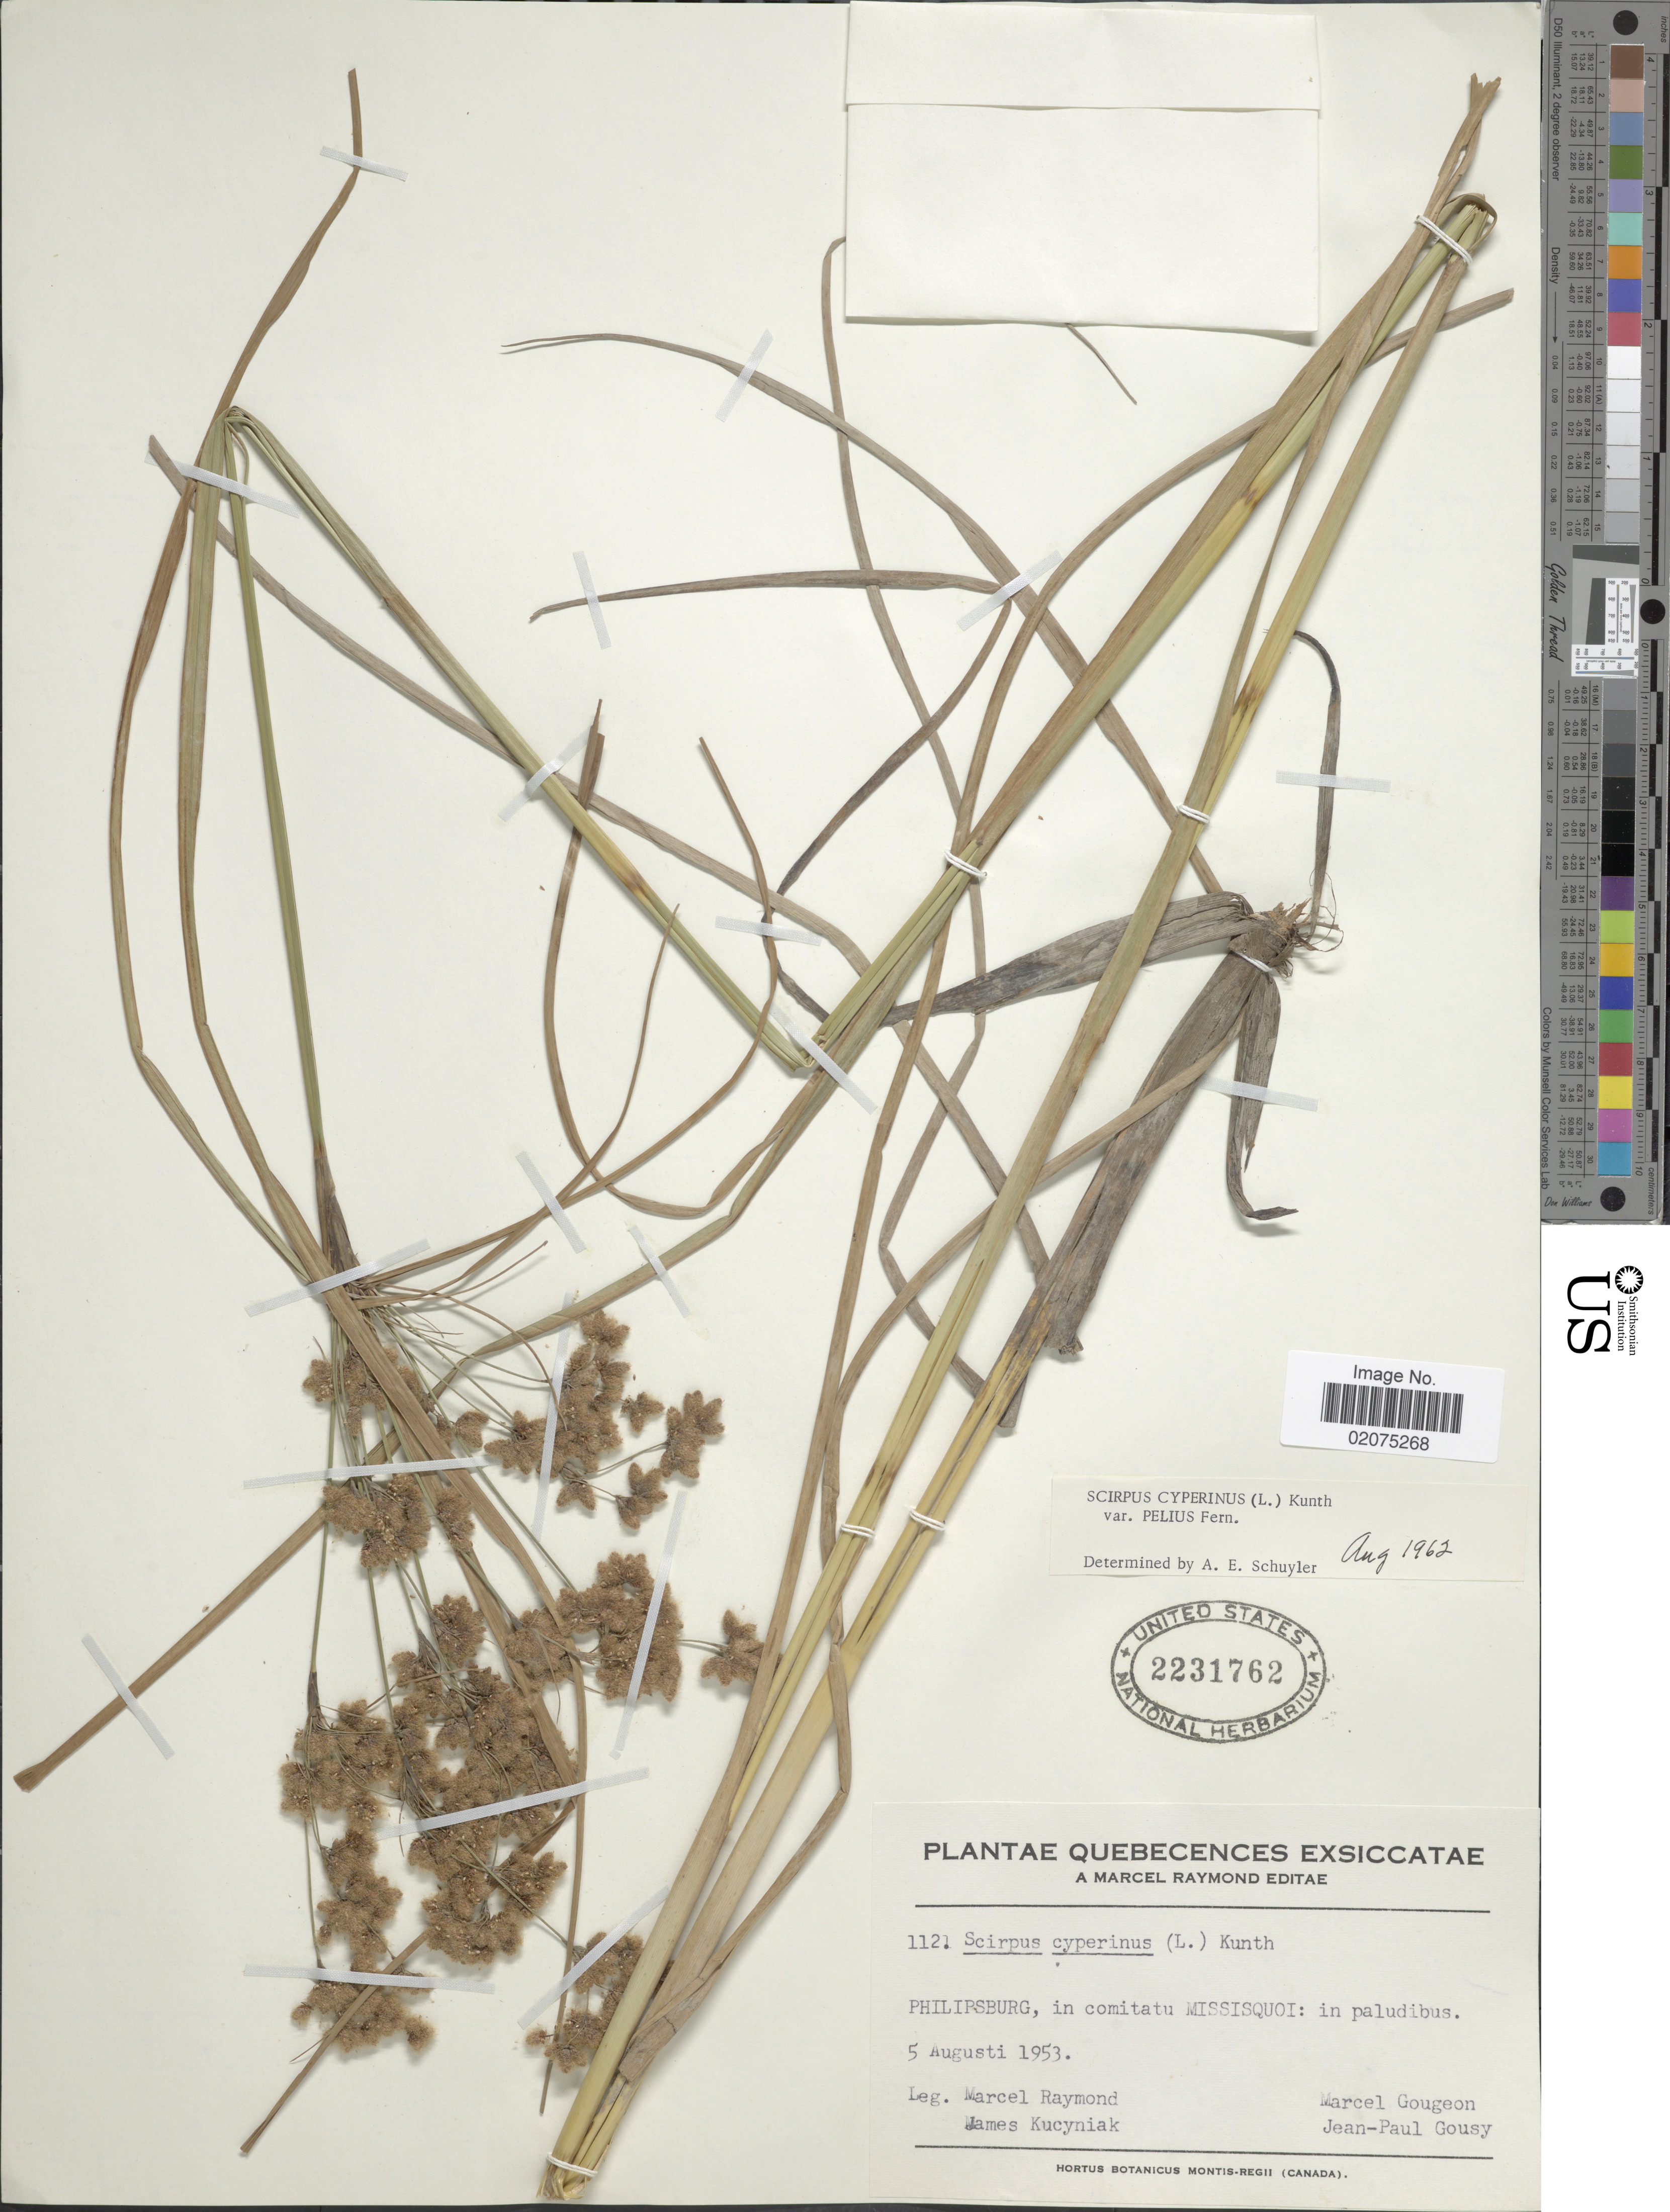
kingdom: Plantae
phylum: Tracheophyta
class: Liliopsida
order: Poales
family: Cyperaceae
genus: Scirpus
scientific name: Scirpus cyperinus var. pelius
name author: Fernald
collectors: M. Raymond, M. Gougeon, J. Kucyniak & J. Gousy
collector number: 1121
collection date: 1953-08-05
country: Canada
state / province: Quebec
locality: Philipsburg, comitatu Missisquoi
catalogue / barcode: US 2231762